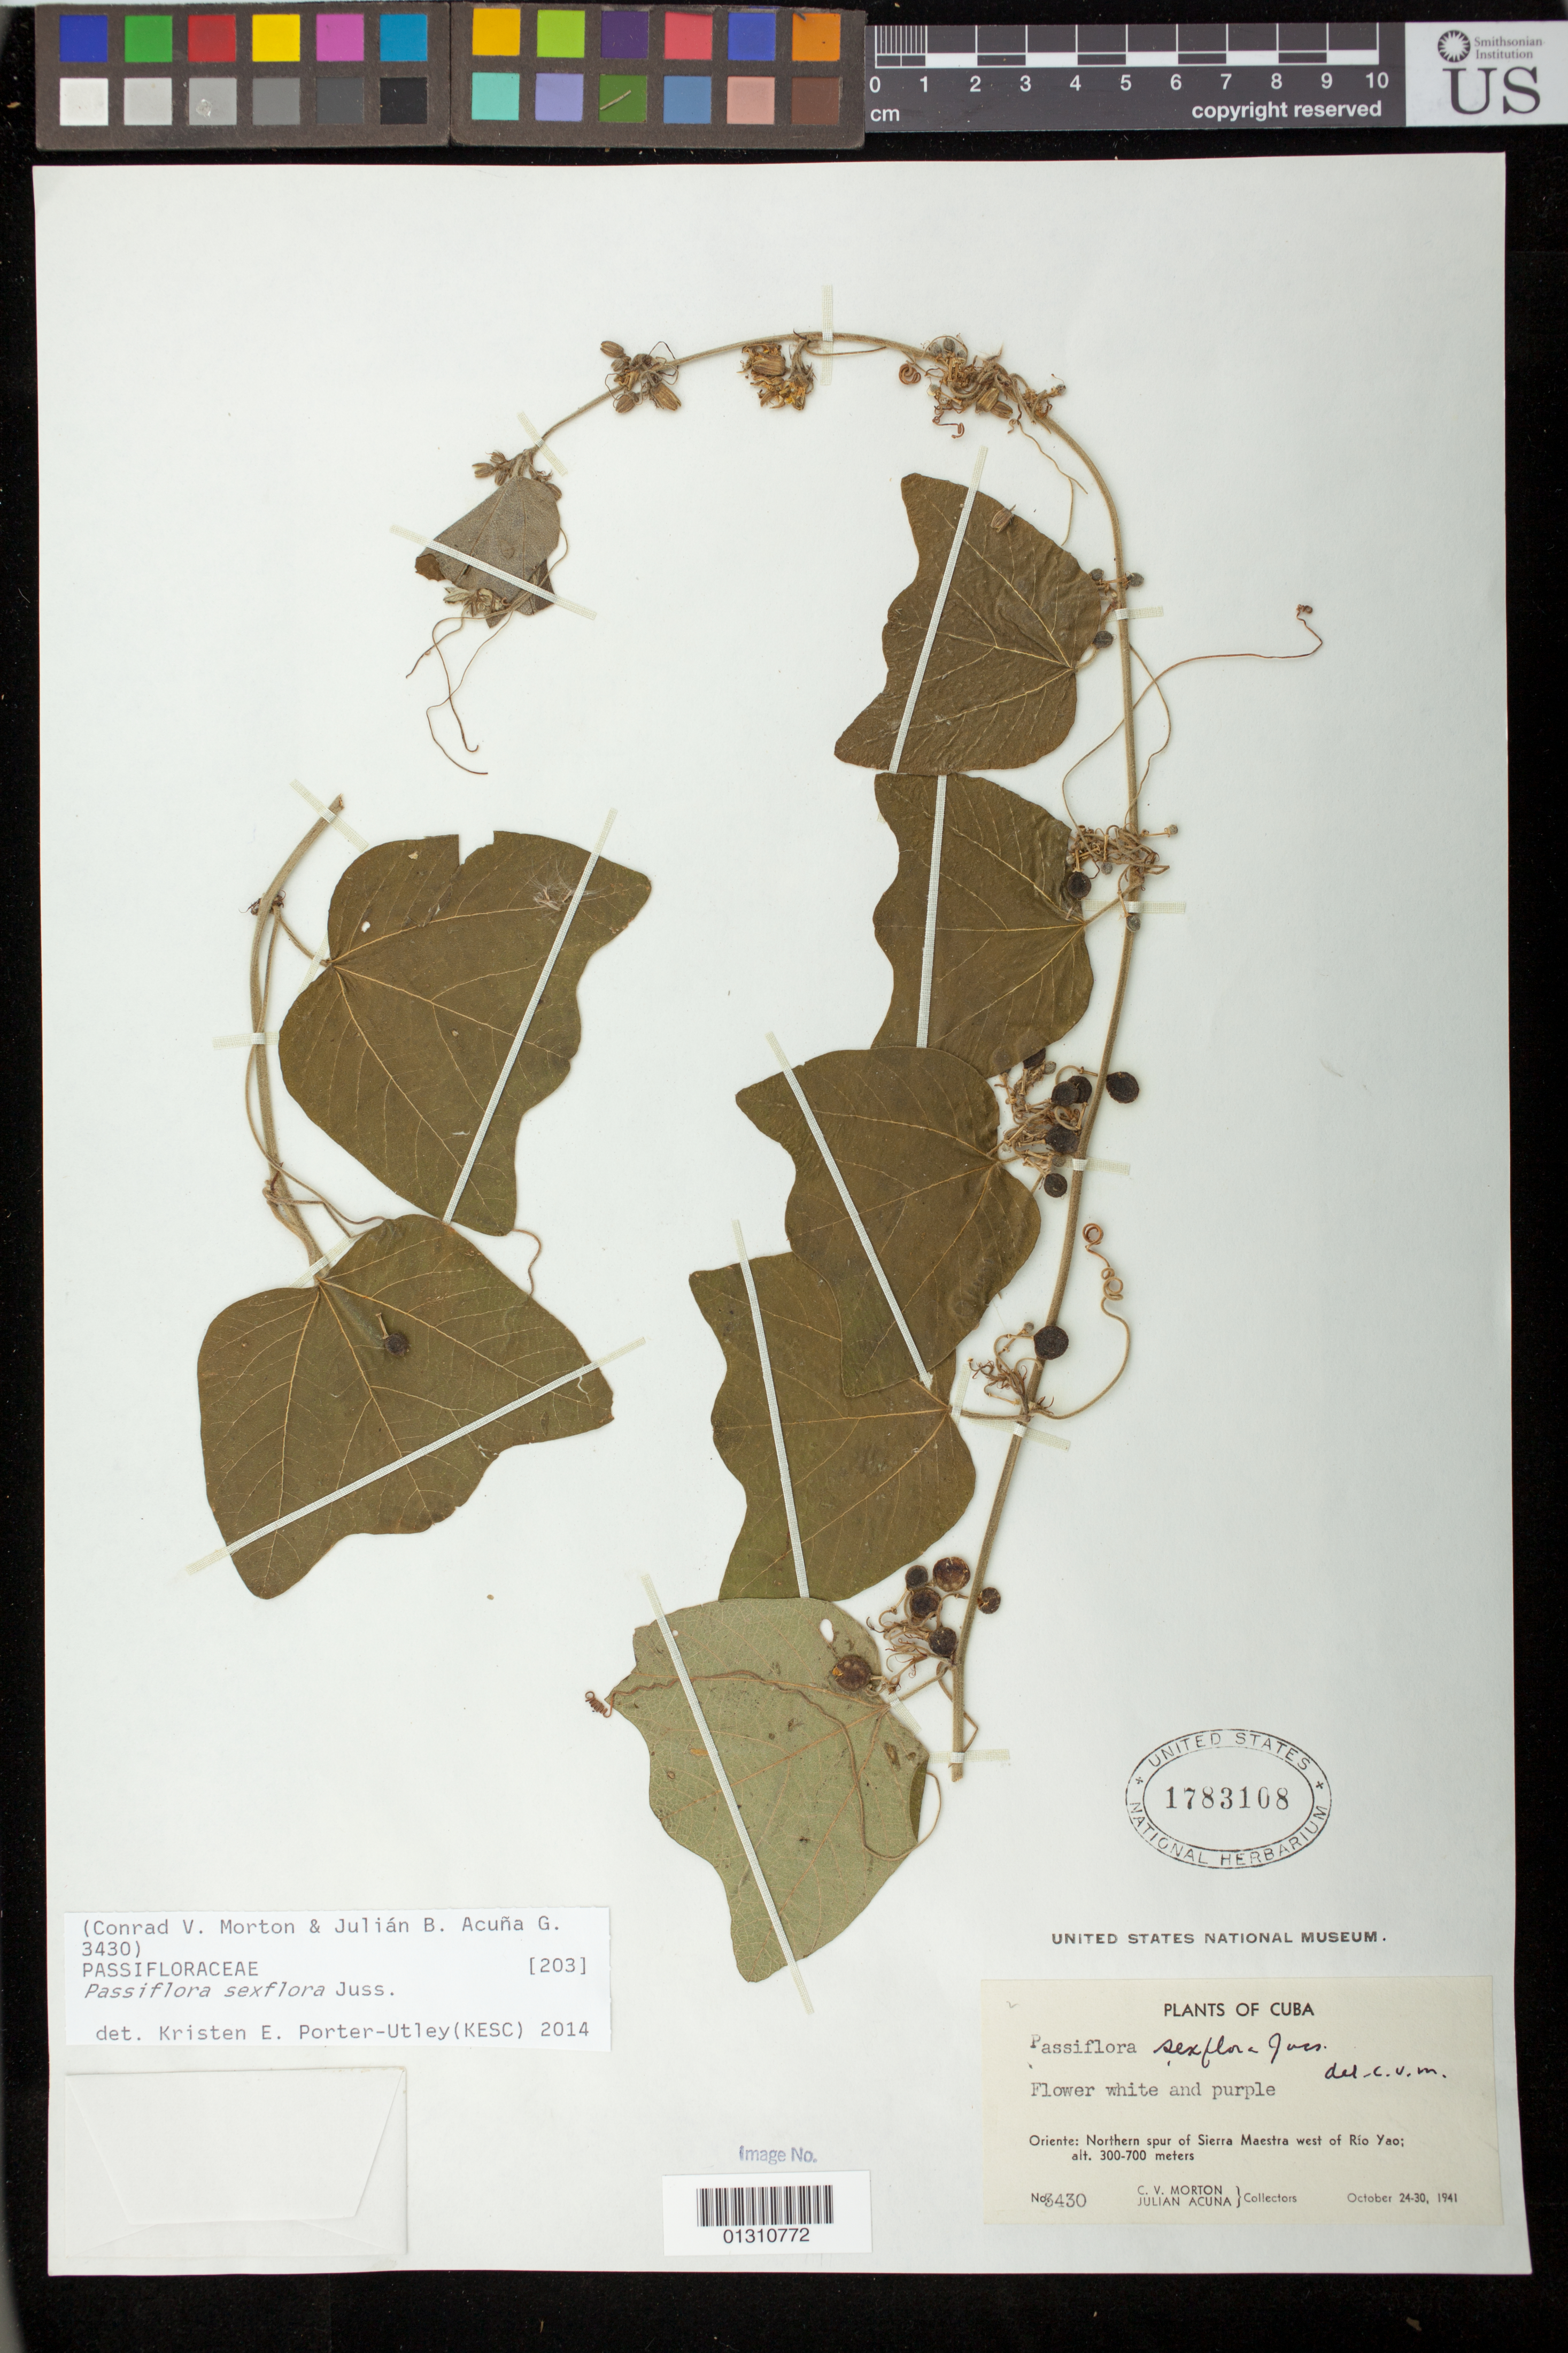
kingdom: Plantae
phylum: Tracheophyta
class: Magnoliopsida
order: Malpighiales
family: Passifloraceae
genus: Passiflora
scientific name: Passiflora sexflora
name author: Juss.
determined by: Porter-Utley, Kristen E.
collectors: C. V. Morton & J. Acuña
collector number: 3430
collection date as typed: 24 Oct 1941 to 30 Oct 1941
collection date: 1941-10-24/1941-10-30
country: Cuba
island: Cuba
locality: N spur of Sierra Maestra W of Rio Yao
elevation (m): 300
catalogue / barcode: US 1783108